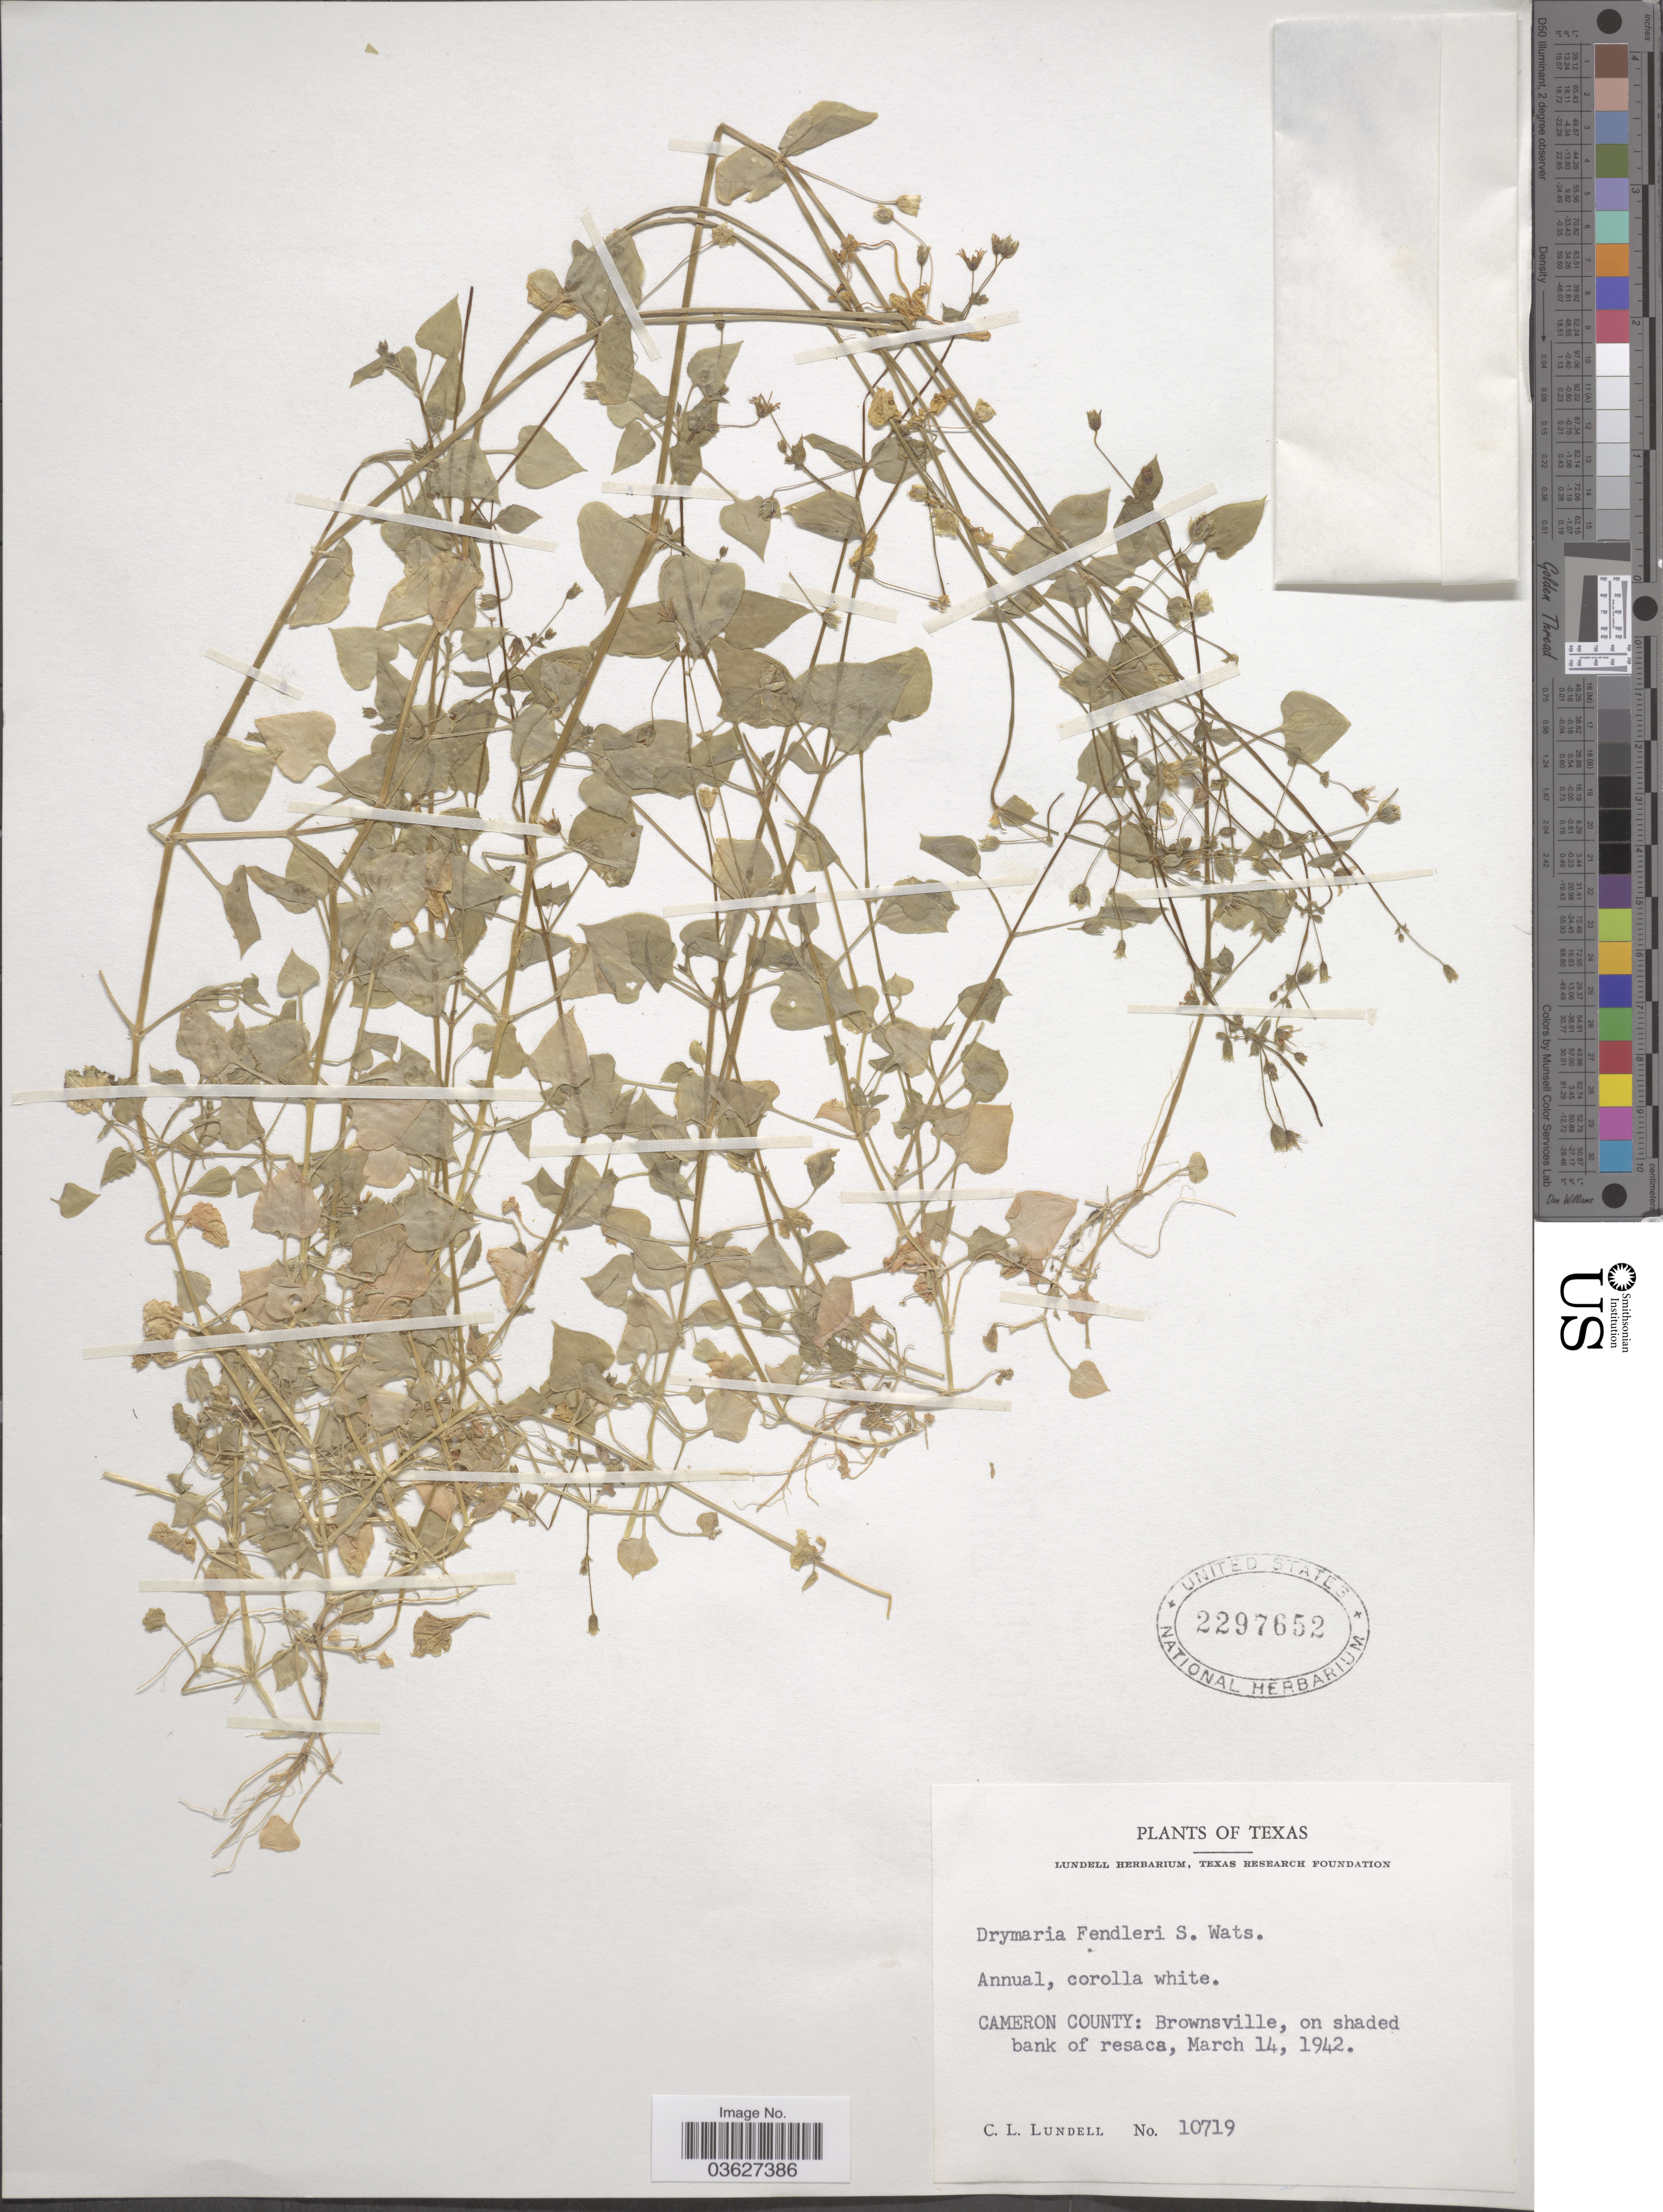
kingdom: Plantae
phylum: Tracheophyta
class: Magnoliopsida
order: Caryophyllales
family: Caryophyllaceae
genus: Drymaria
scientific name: Drymaria cordata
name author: (L.) Willd. ex Schult.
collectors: C. L. Lundell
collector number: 10719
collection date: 1942-03-14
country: United States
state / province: Texas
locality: Cameron County: Brownsville, on shaded bank of resaca.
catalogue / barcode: US 2297652